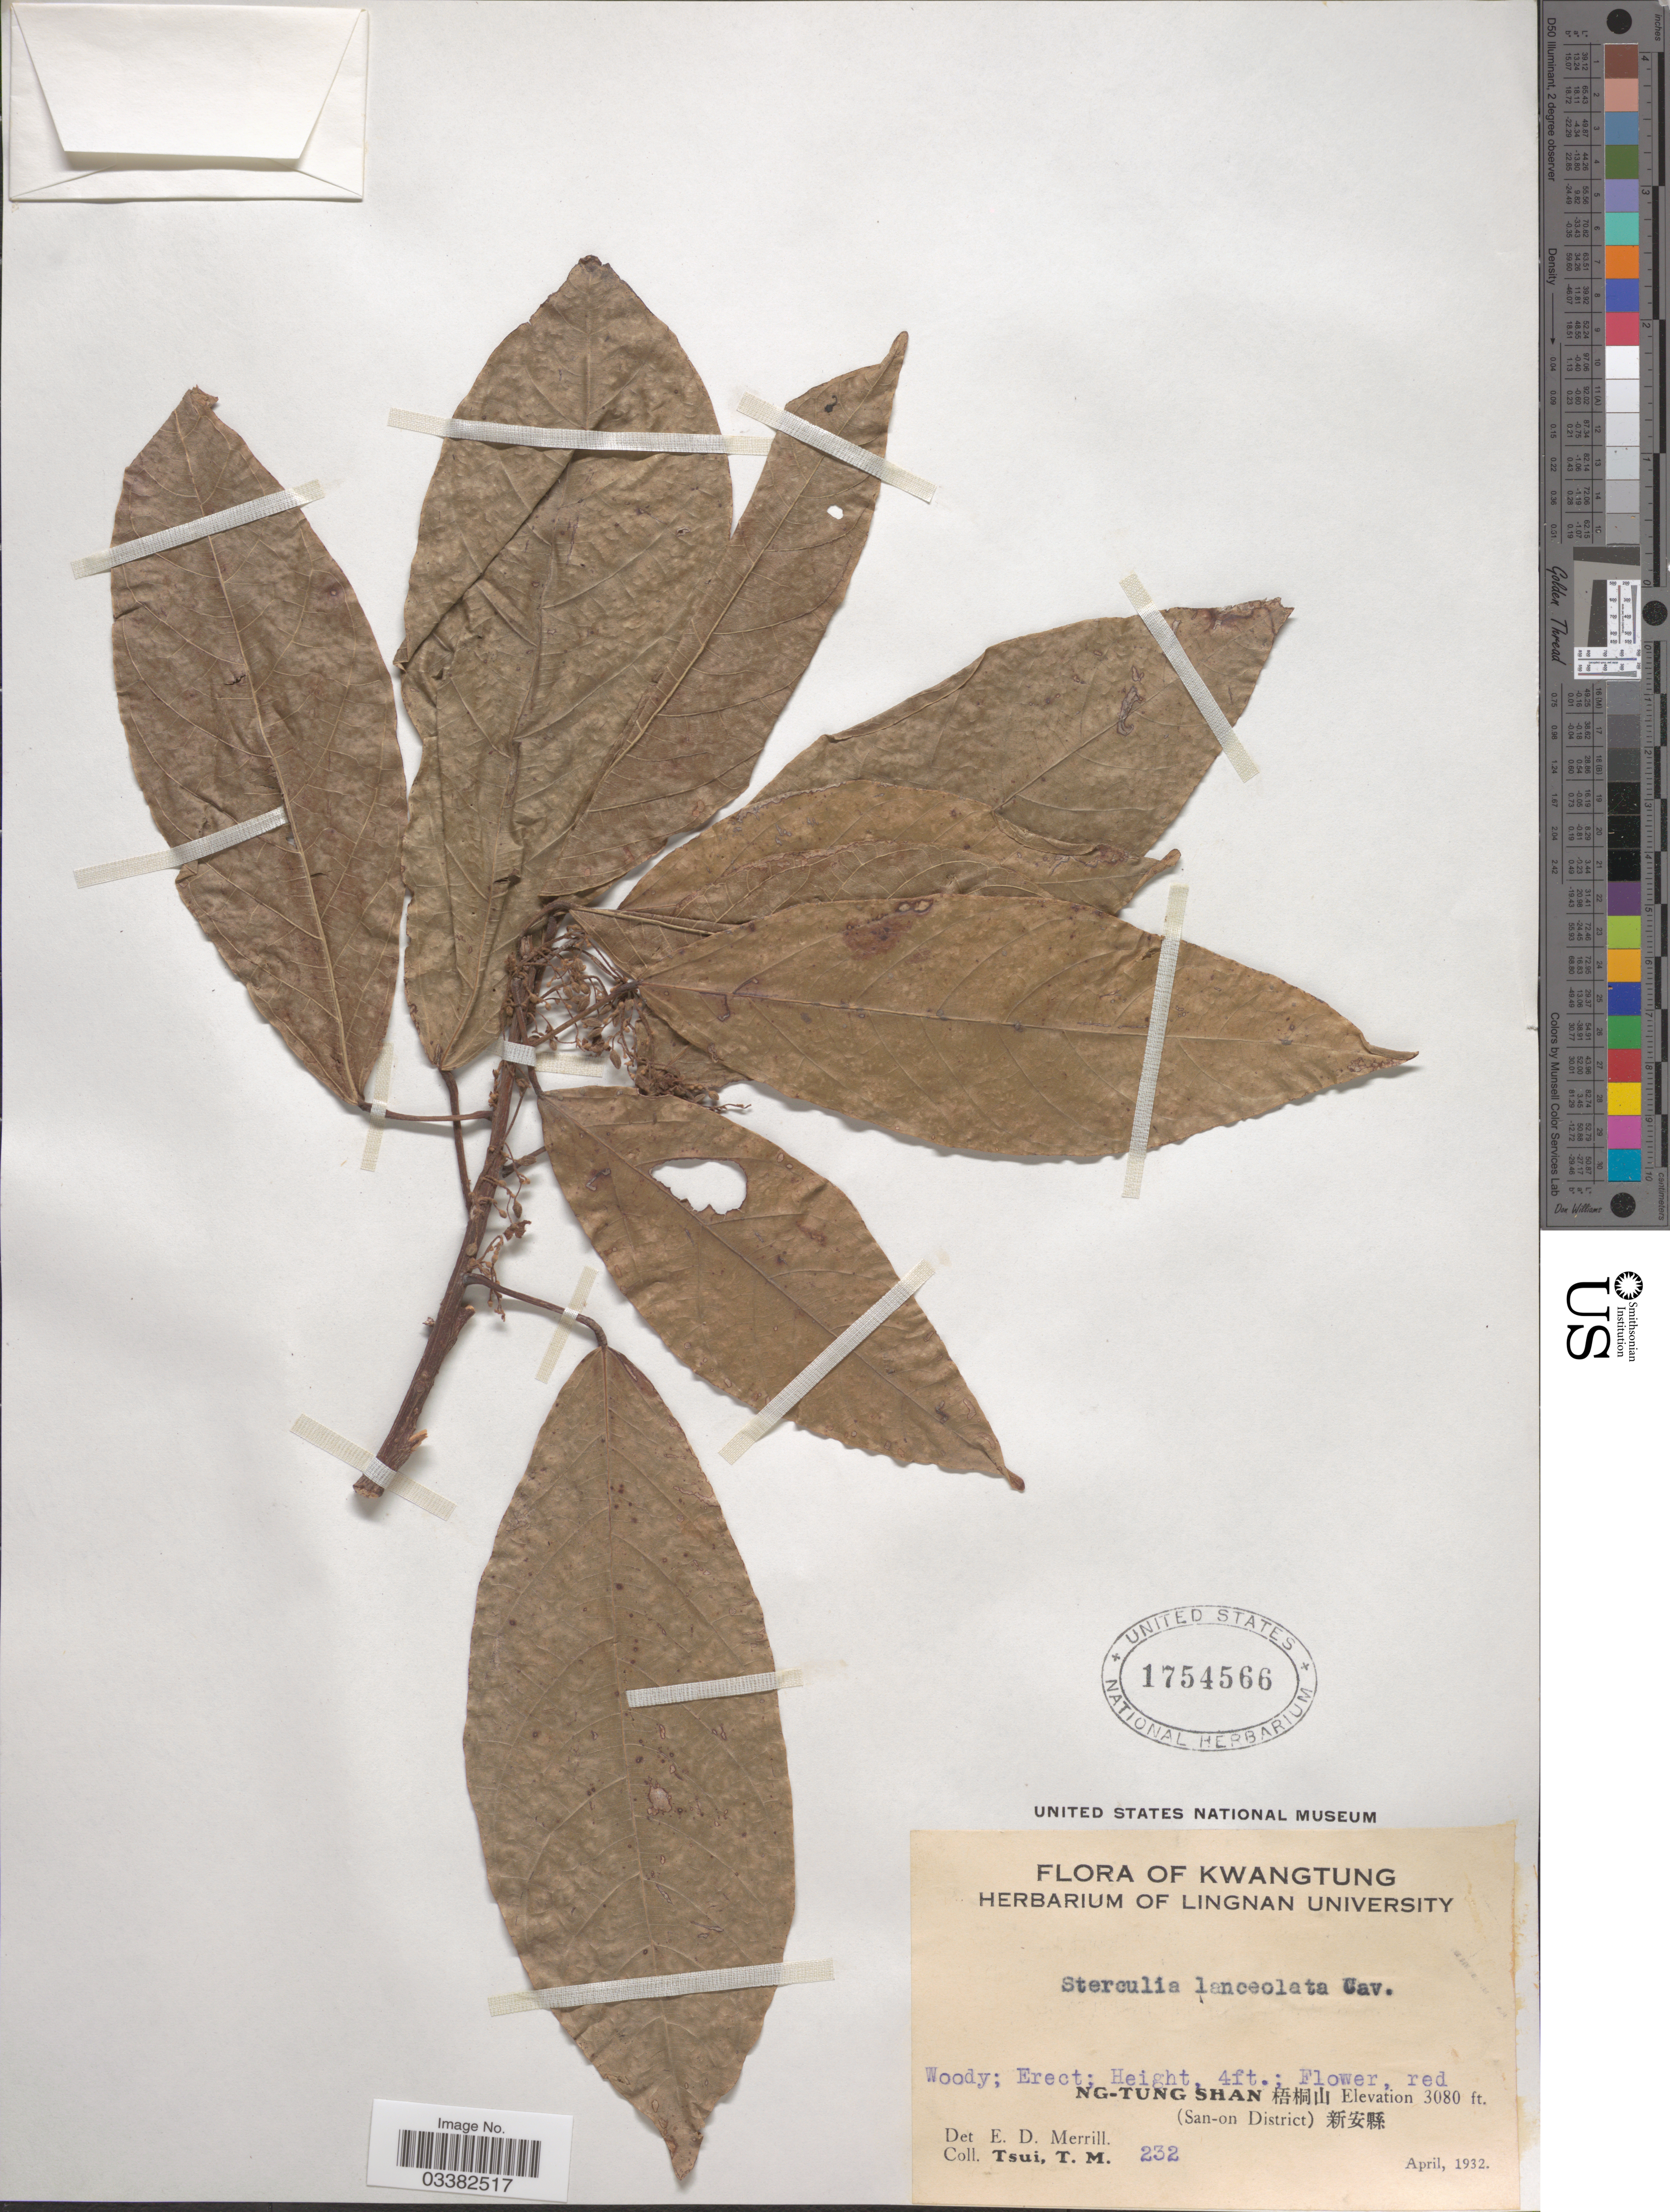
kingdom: Plantae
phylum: Tracheophyta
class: Magnoliopsida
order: Malvales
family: Malvaceae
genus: Sterculia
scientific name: Sterculia lanceolata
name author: Cav.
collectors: T. Tsui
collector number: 232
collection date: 1932-04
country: China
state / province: Guangdong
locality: Kwangtung. Ng-Tung Shan. X. (San-on District). X.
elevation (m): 939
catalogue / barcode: US 1754566